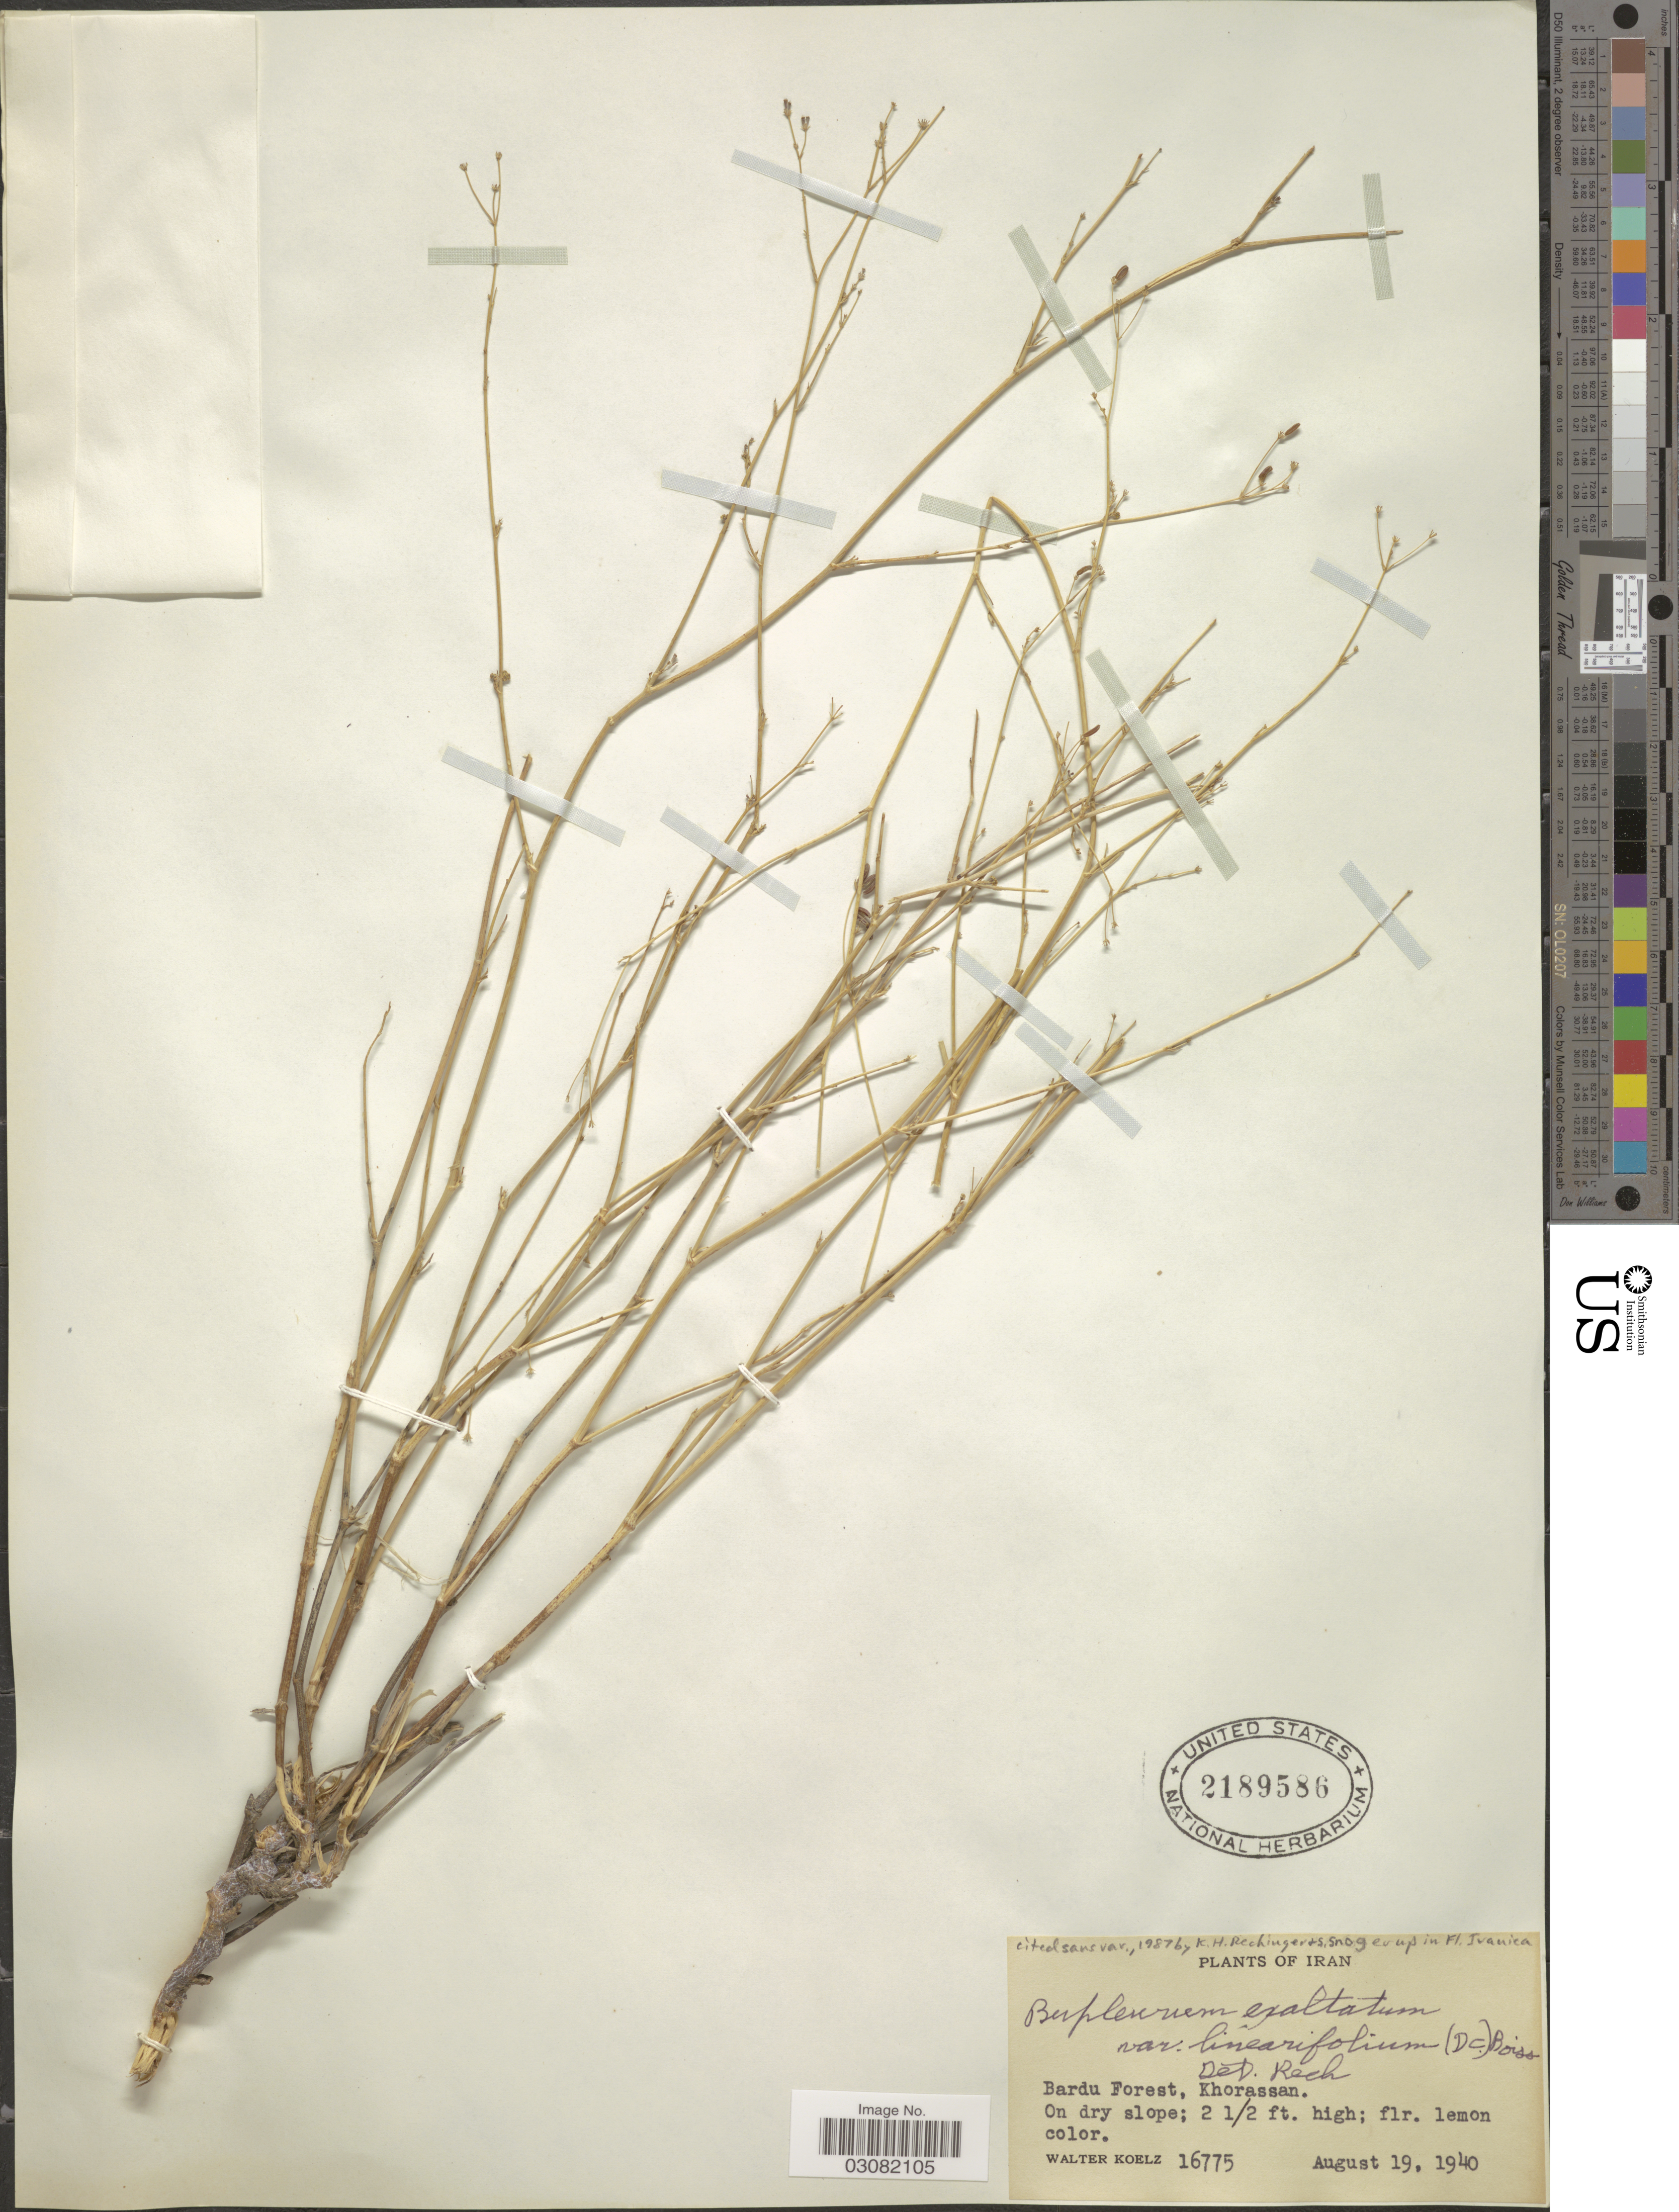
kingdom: Plantae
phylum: Tracheophyta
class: Magnoliopsida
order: Apiales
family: Apiaceae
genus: Bupleurum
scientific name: Bupleurum exaltatum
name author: M. Bieb.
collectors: W. N. Koelz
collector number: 16775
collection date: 1940-08-19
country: Iran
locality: Bardu Forest, Khorassan.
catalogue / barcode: US 2189586